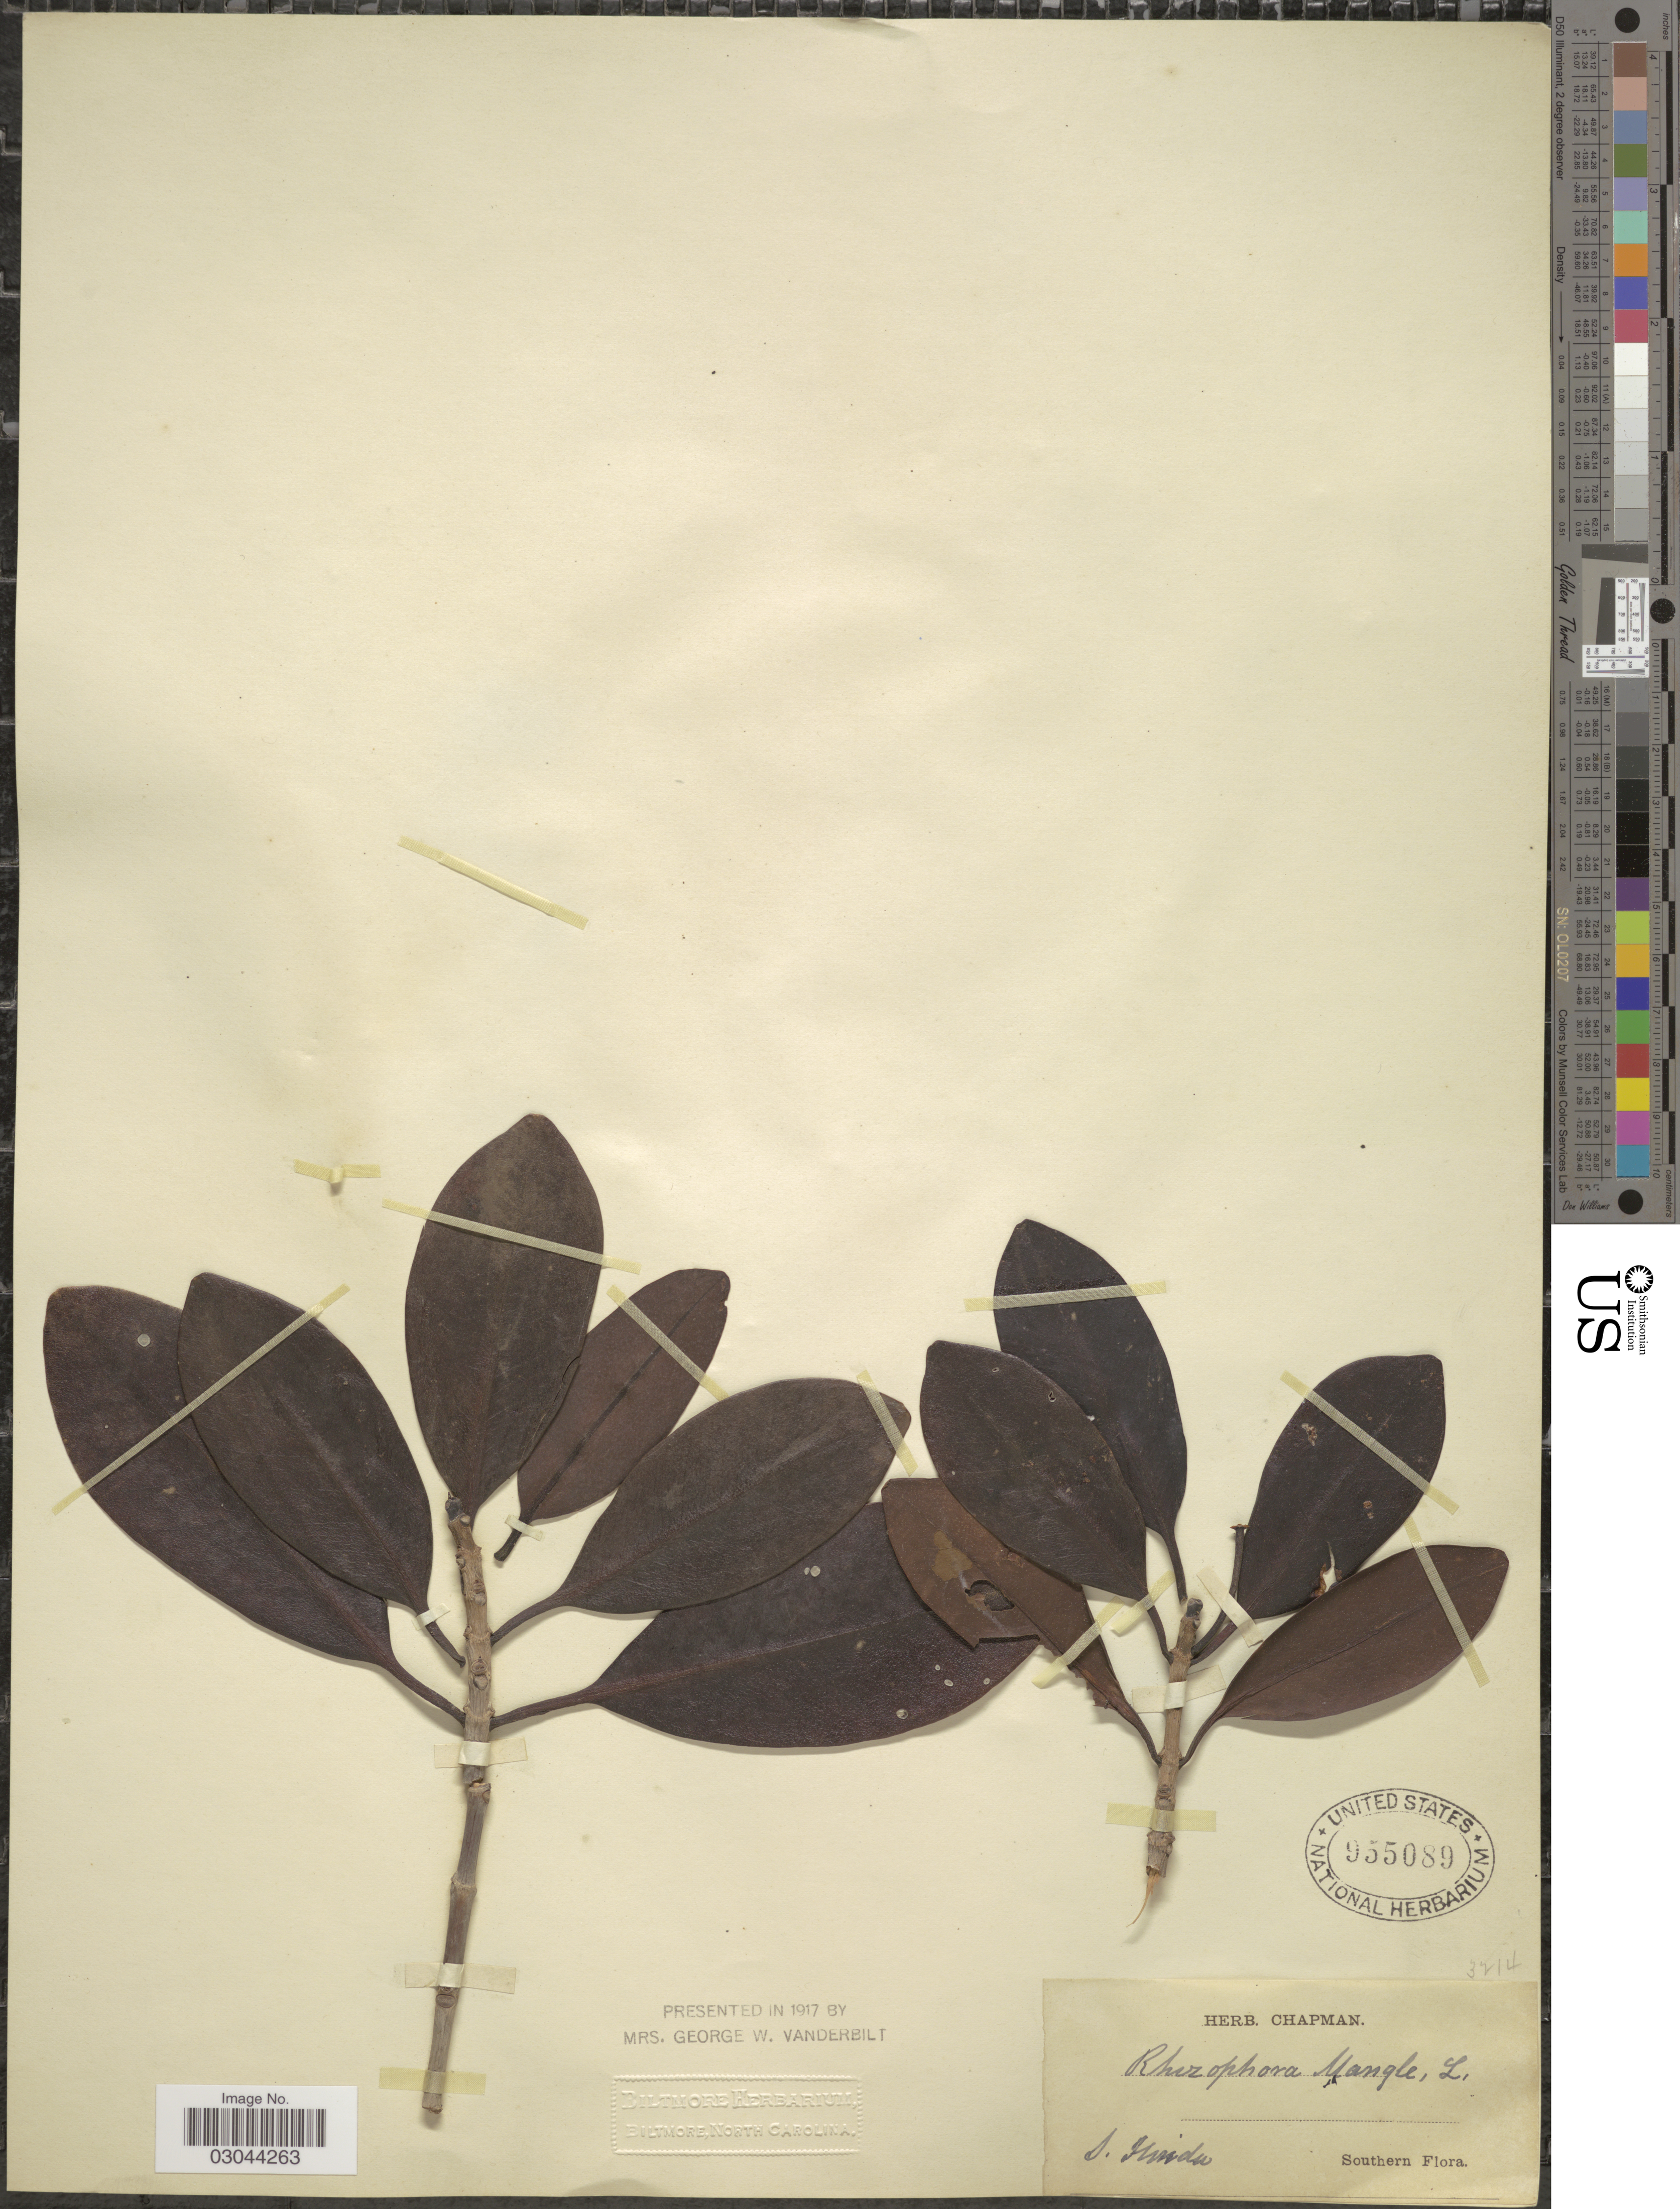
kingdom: Plantae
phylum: Tracheophyta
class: Magnoliopsida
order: Malpighiales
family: Rhizophoraceae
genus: Rhizophora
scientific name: Rhizophora mangle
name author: L.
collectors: ex herb. Chapman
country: United States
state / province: Florida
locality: S. Florida. Southern Flora.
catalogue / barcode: US 955089